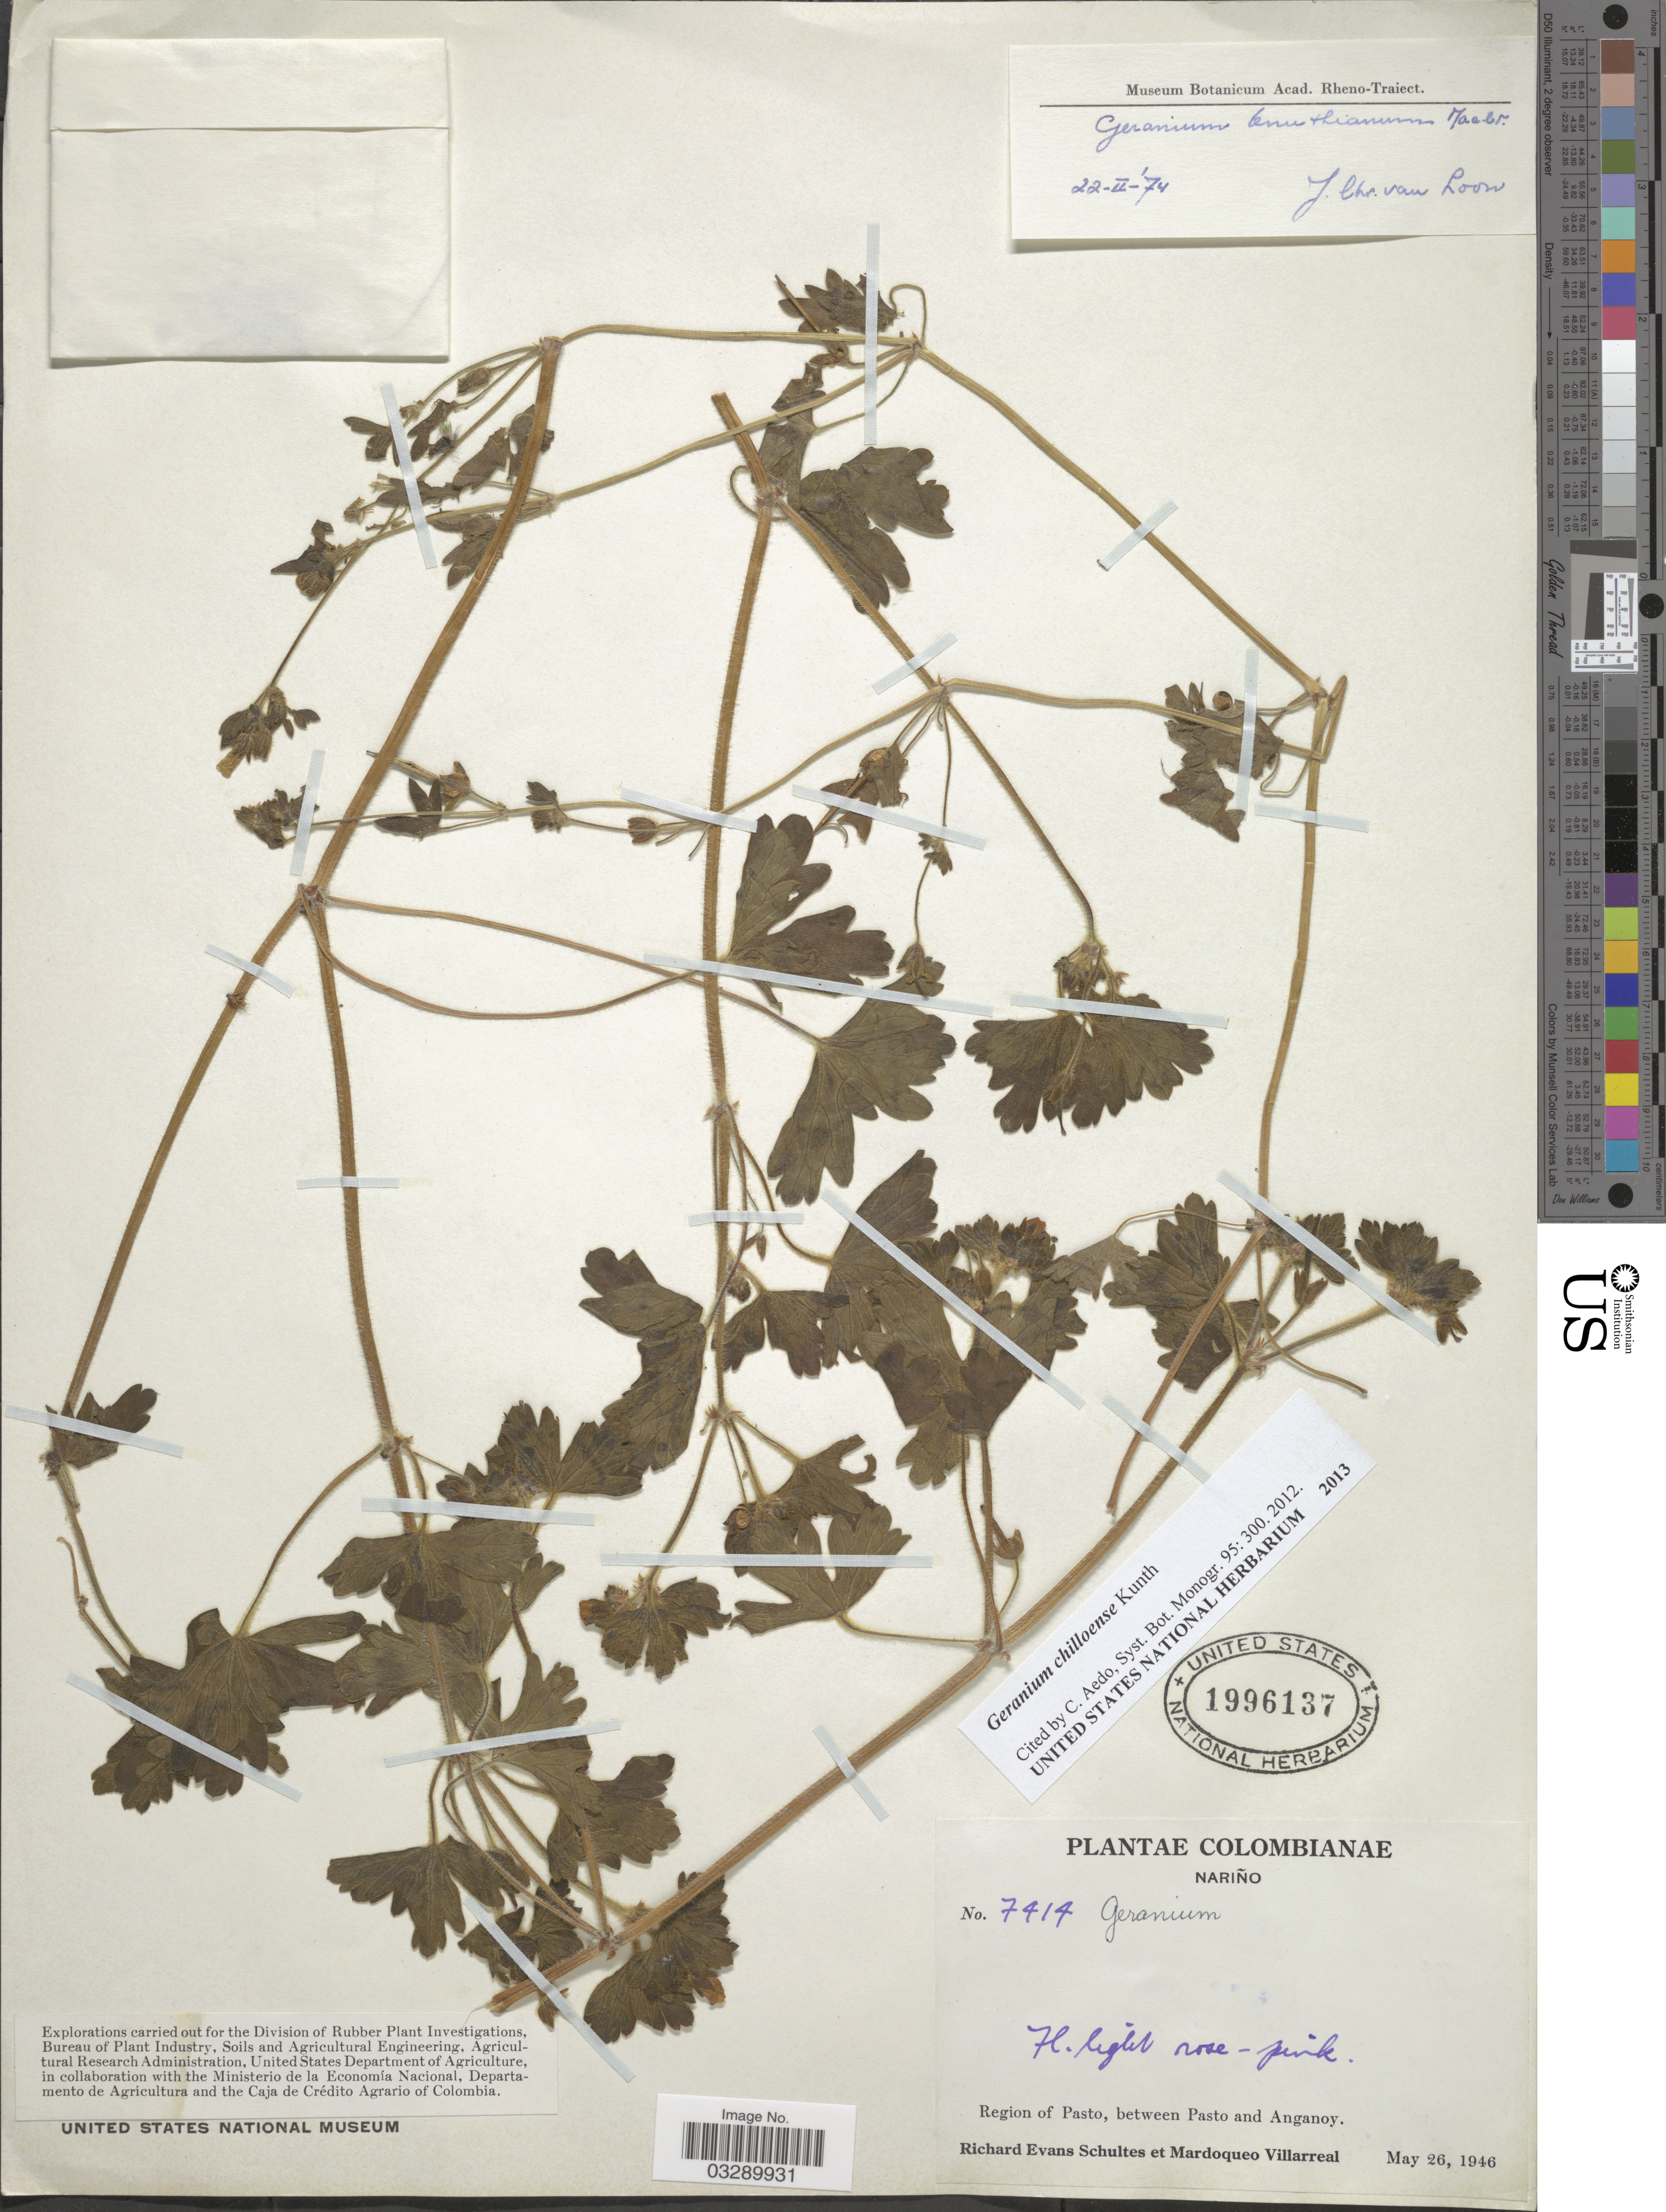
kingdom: Plantae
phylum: Tracheophyta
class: Magnoliopsida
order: Geraniales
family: Geraniaceae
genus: Geranium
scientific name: Geranium chilloense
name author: Kunth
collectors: R. E. Schultes & M. Villarreal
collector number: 7414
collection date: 1946-05-26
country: Colombia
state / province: Nariño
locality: Region of Pasto, between Paso and Anganoy.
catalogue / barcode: US 1996137